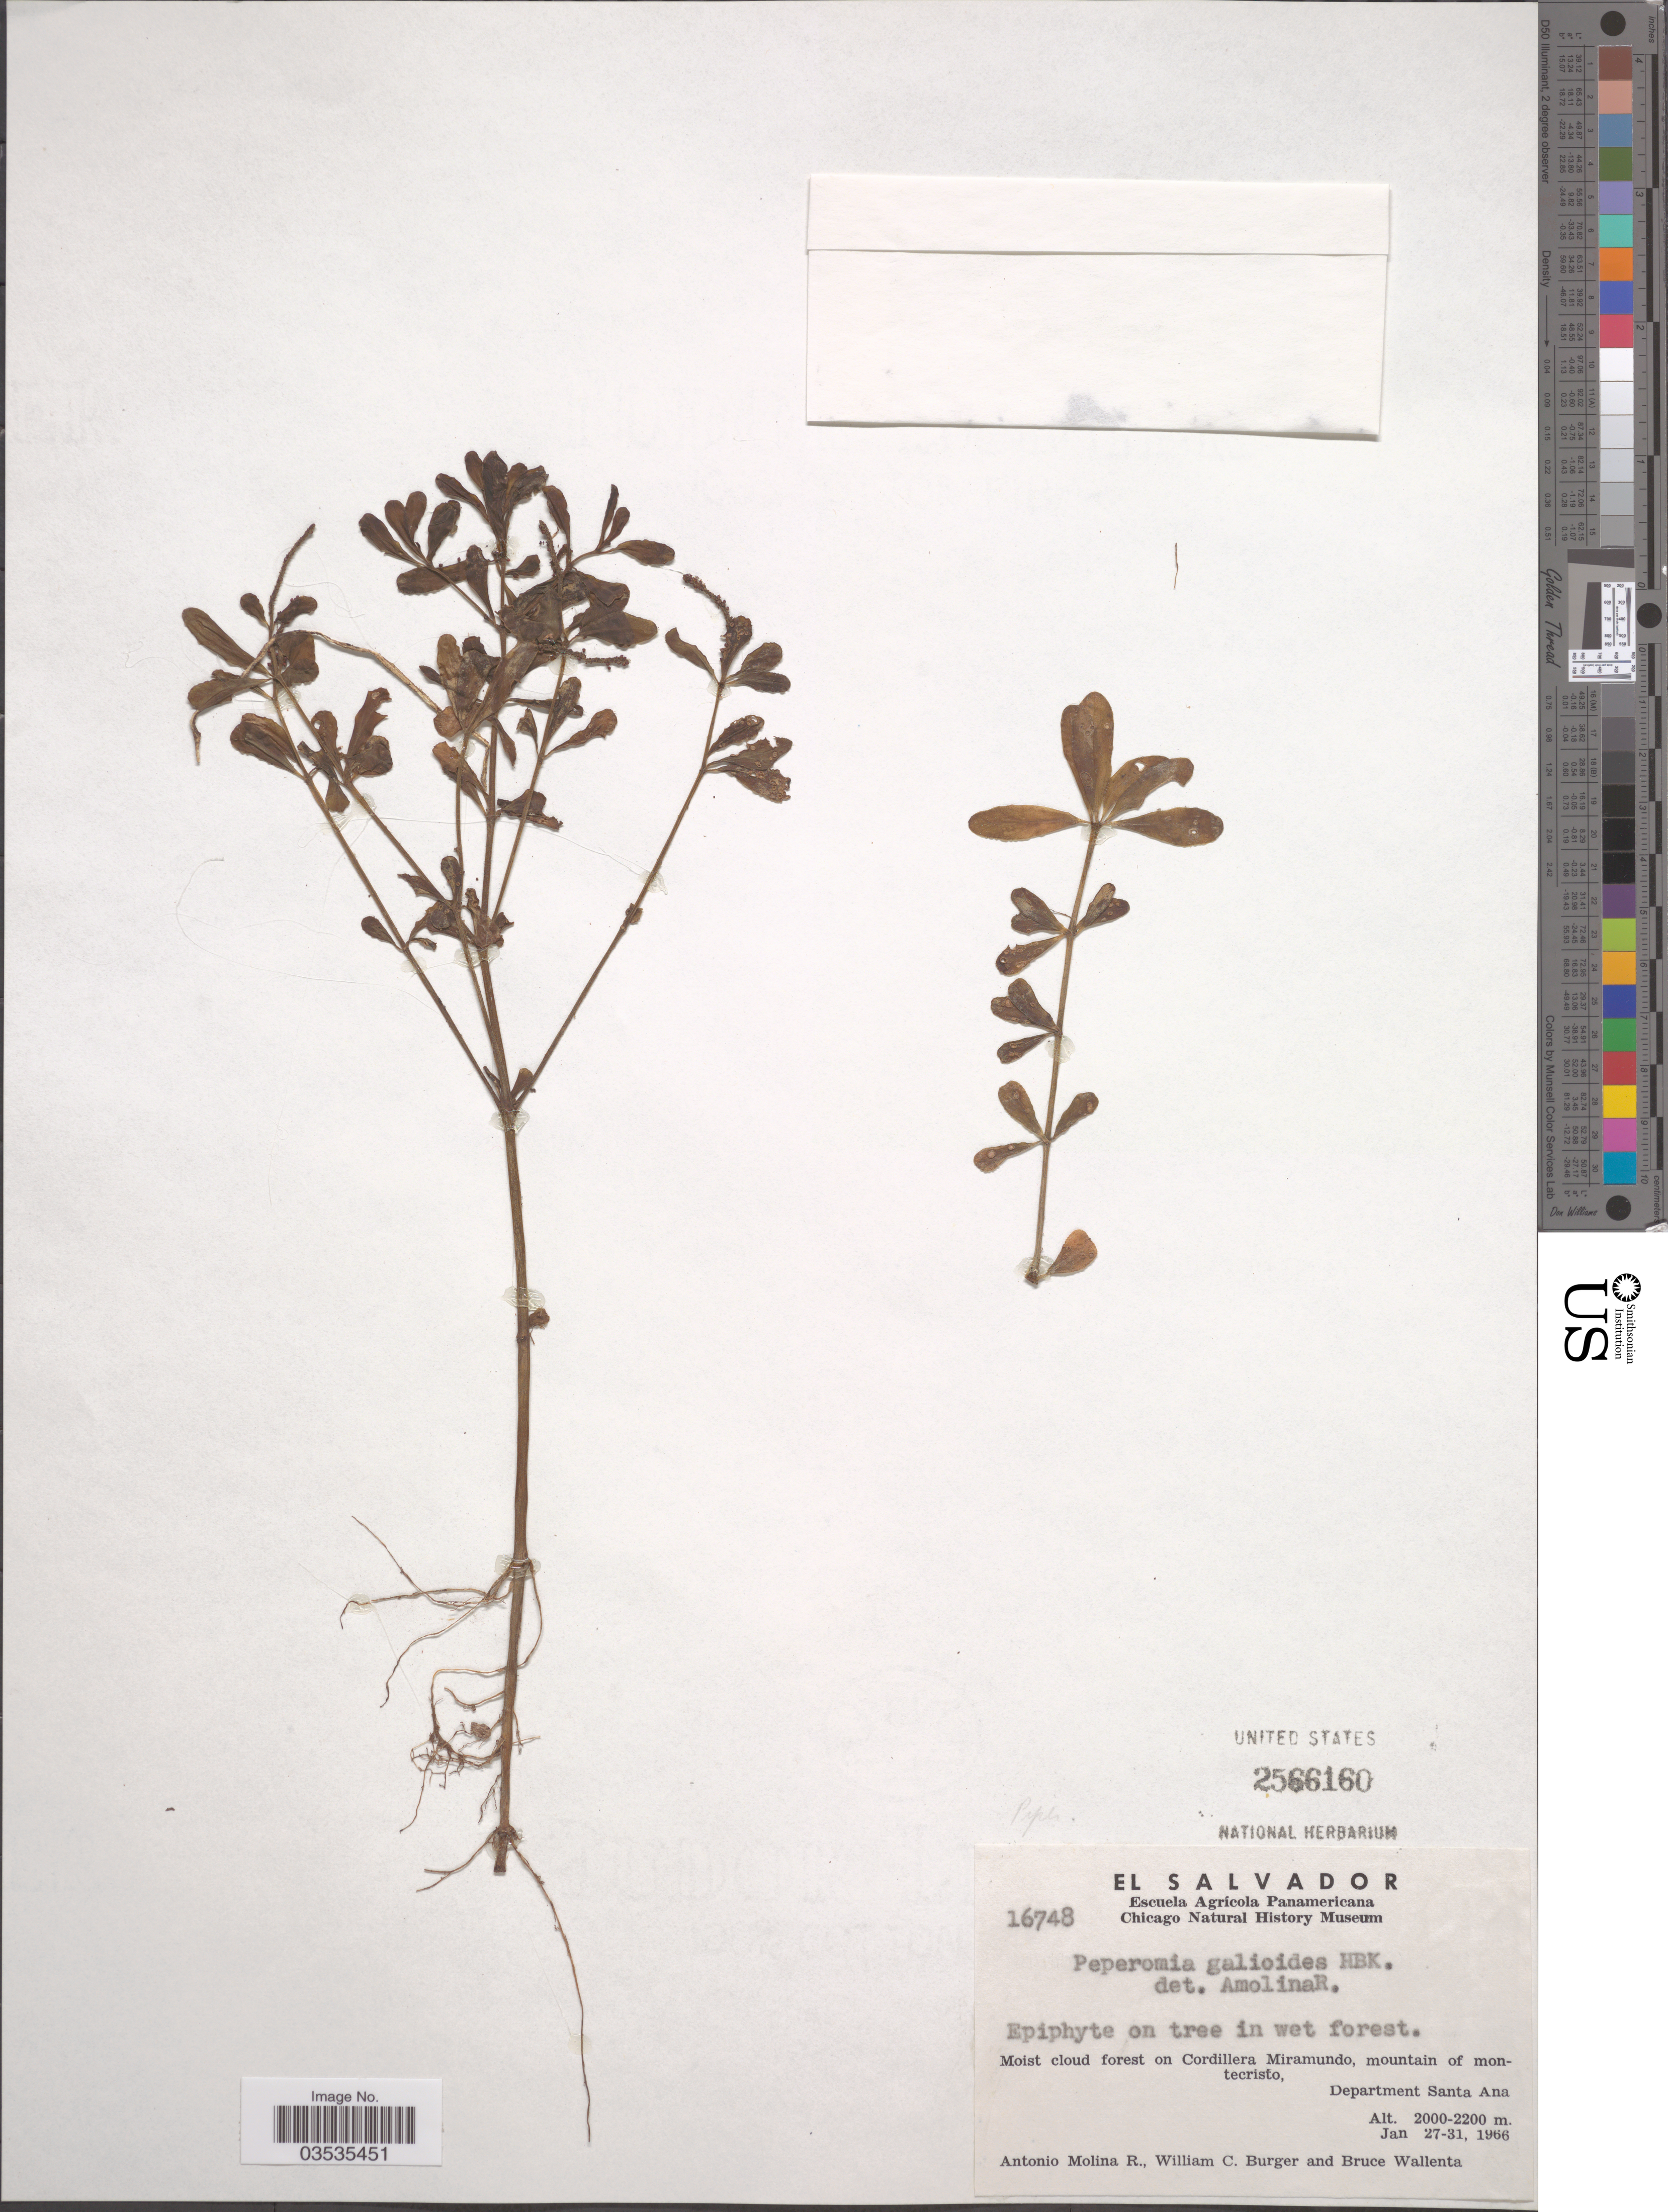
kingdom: Plantae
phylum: Tracheophyta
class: Magnoliopsida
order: Piperales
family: Piperaceae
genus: Peperomia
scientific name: Peperomia leptophylla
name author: Miq.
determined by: Jiménez, José Estaban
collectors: A. Molina R., W. Burger & B. Wallenta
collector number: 16748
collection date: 1966-01-27/1966-01-31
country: El Salvador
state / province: Santa Ana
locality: Moist cloud forest on Cordillera Miramundo, mountain of montecristo, Department Santa Ana.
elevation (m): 2000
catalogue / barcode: US 2566160